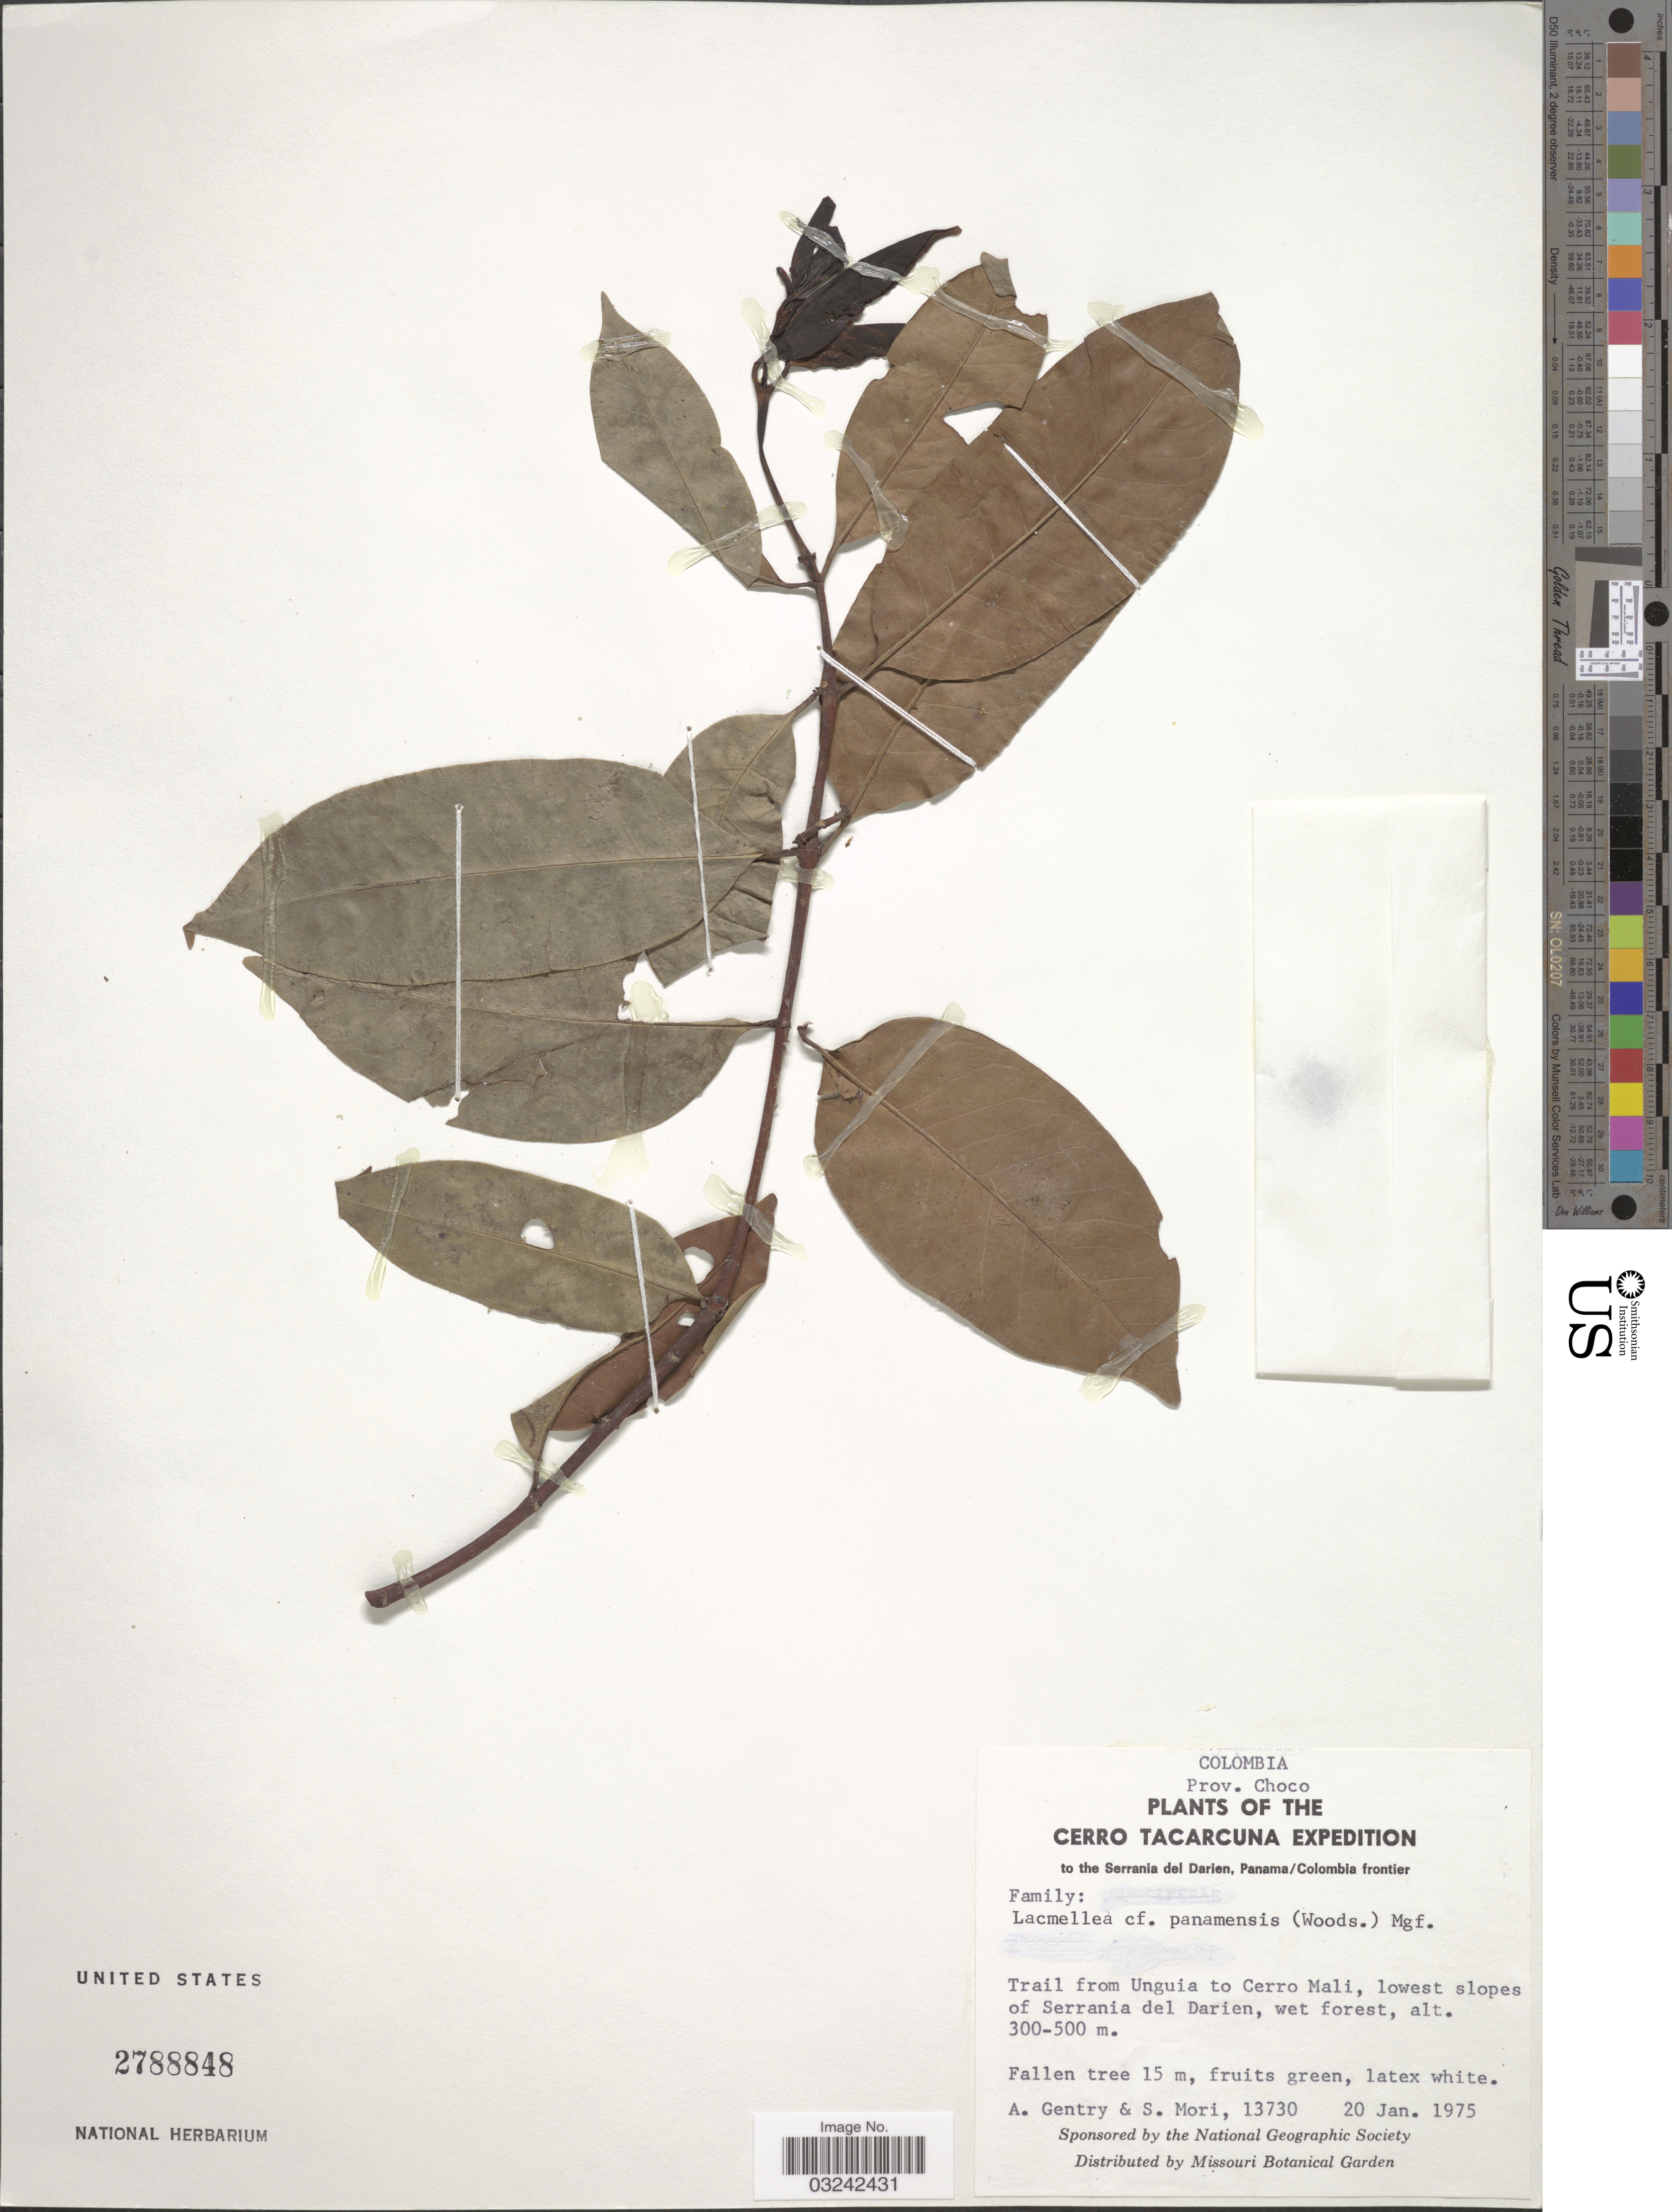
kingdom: Plantae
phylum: Tracheophyta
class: Magnoliopsida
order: Gentianales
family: Apocynaceae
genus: Lacmellea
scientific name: Lacmellea panamensis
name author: (Woodson) Markgr.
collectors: A. H. Gentry & S. Mori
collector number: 13730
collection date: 1975-01-20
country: Colombia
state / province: Chocó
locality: Cerro Tacarcuna to the Serrania del Darien, Panama/Colombia frontier. Trail from Unguia to Cerro Mali, lowest slopes of Serrania del Darien.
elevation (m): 300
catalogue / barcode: US 2788848